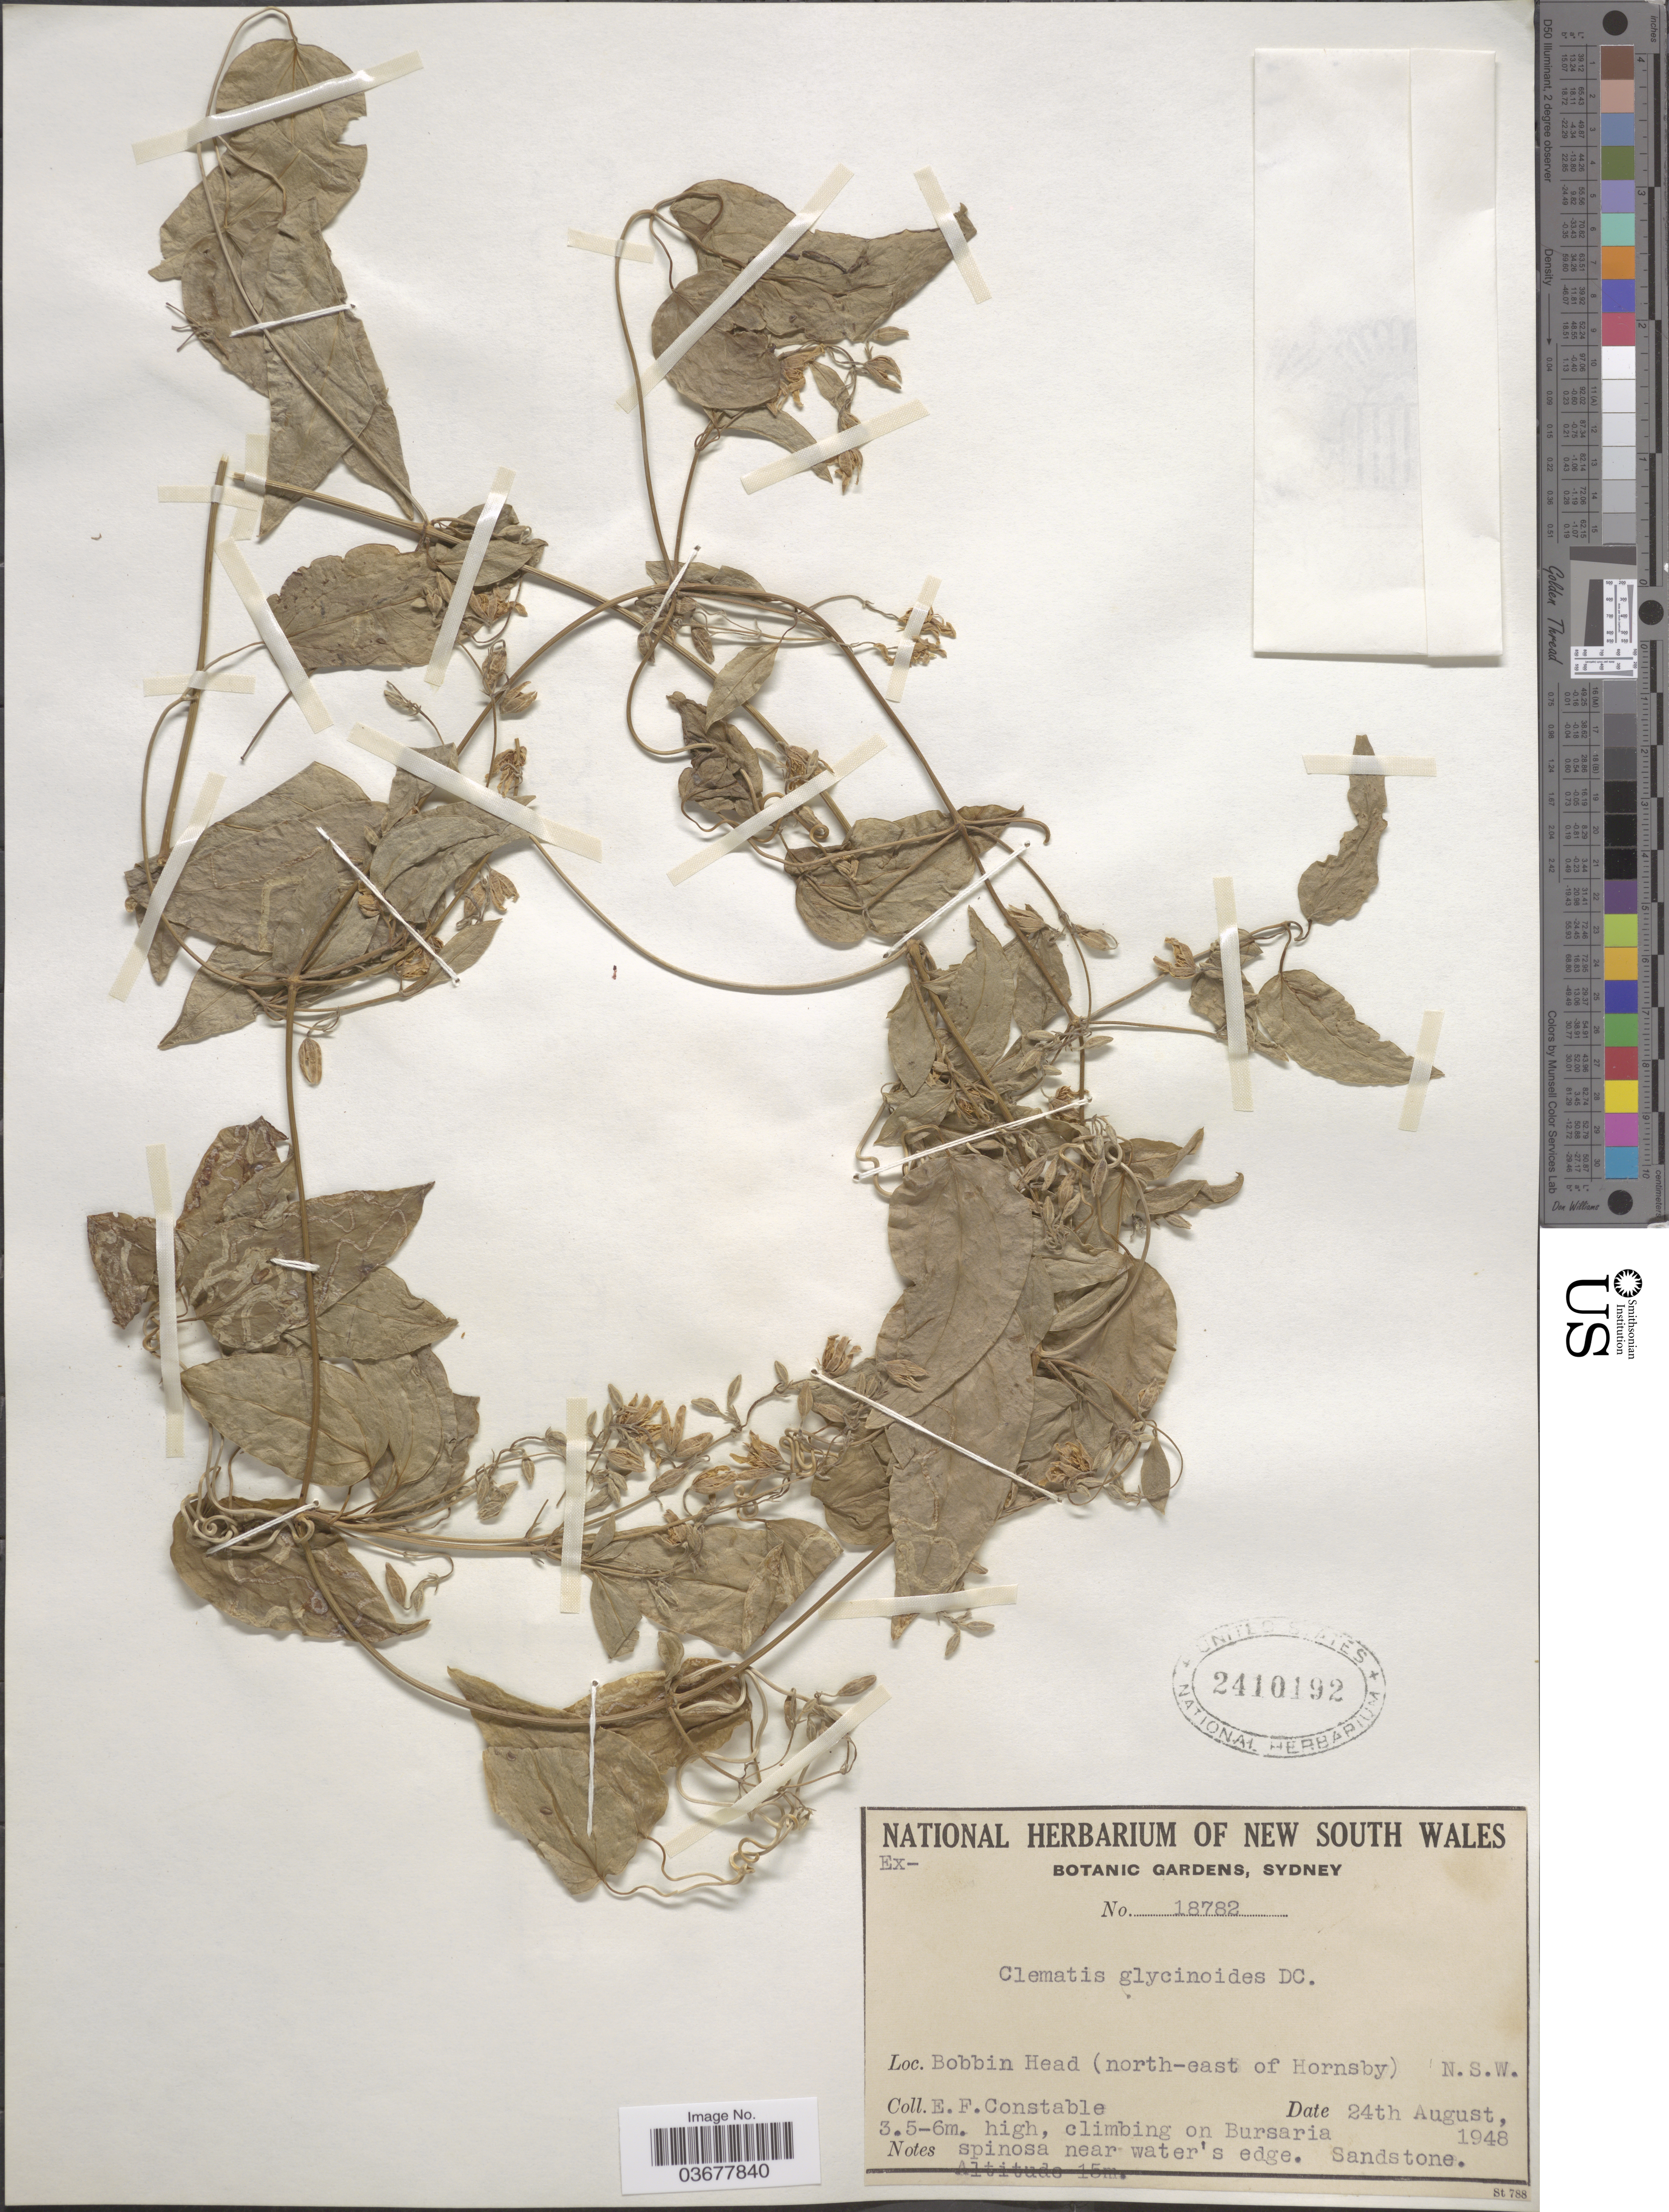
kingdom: Plantae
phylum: Tracheophyta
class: Magnoliopsida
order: Ranunculales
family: Ranunculaceae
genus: Clematis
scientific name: Clematis glycinoides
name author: DC.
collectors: E. F. Constable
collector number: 18782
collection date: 1948-08-24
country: Australia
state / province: New South Wales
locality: Bobbin Head (north-east of Hornsby).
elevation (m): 15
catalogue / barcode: US 2410192